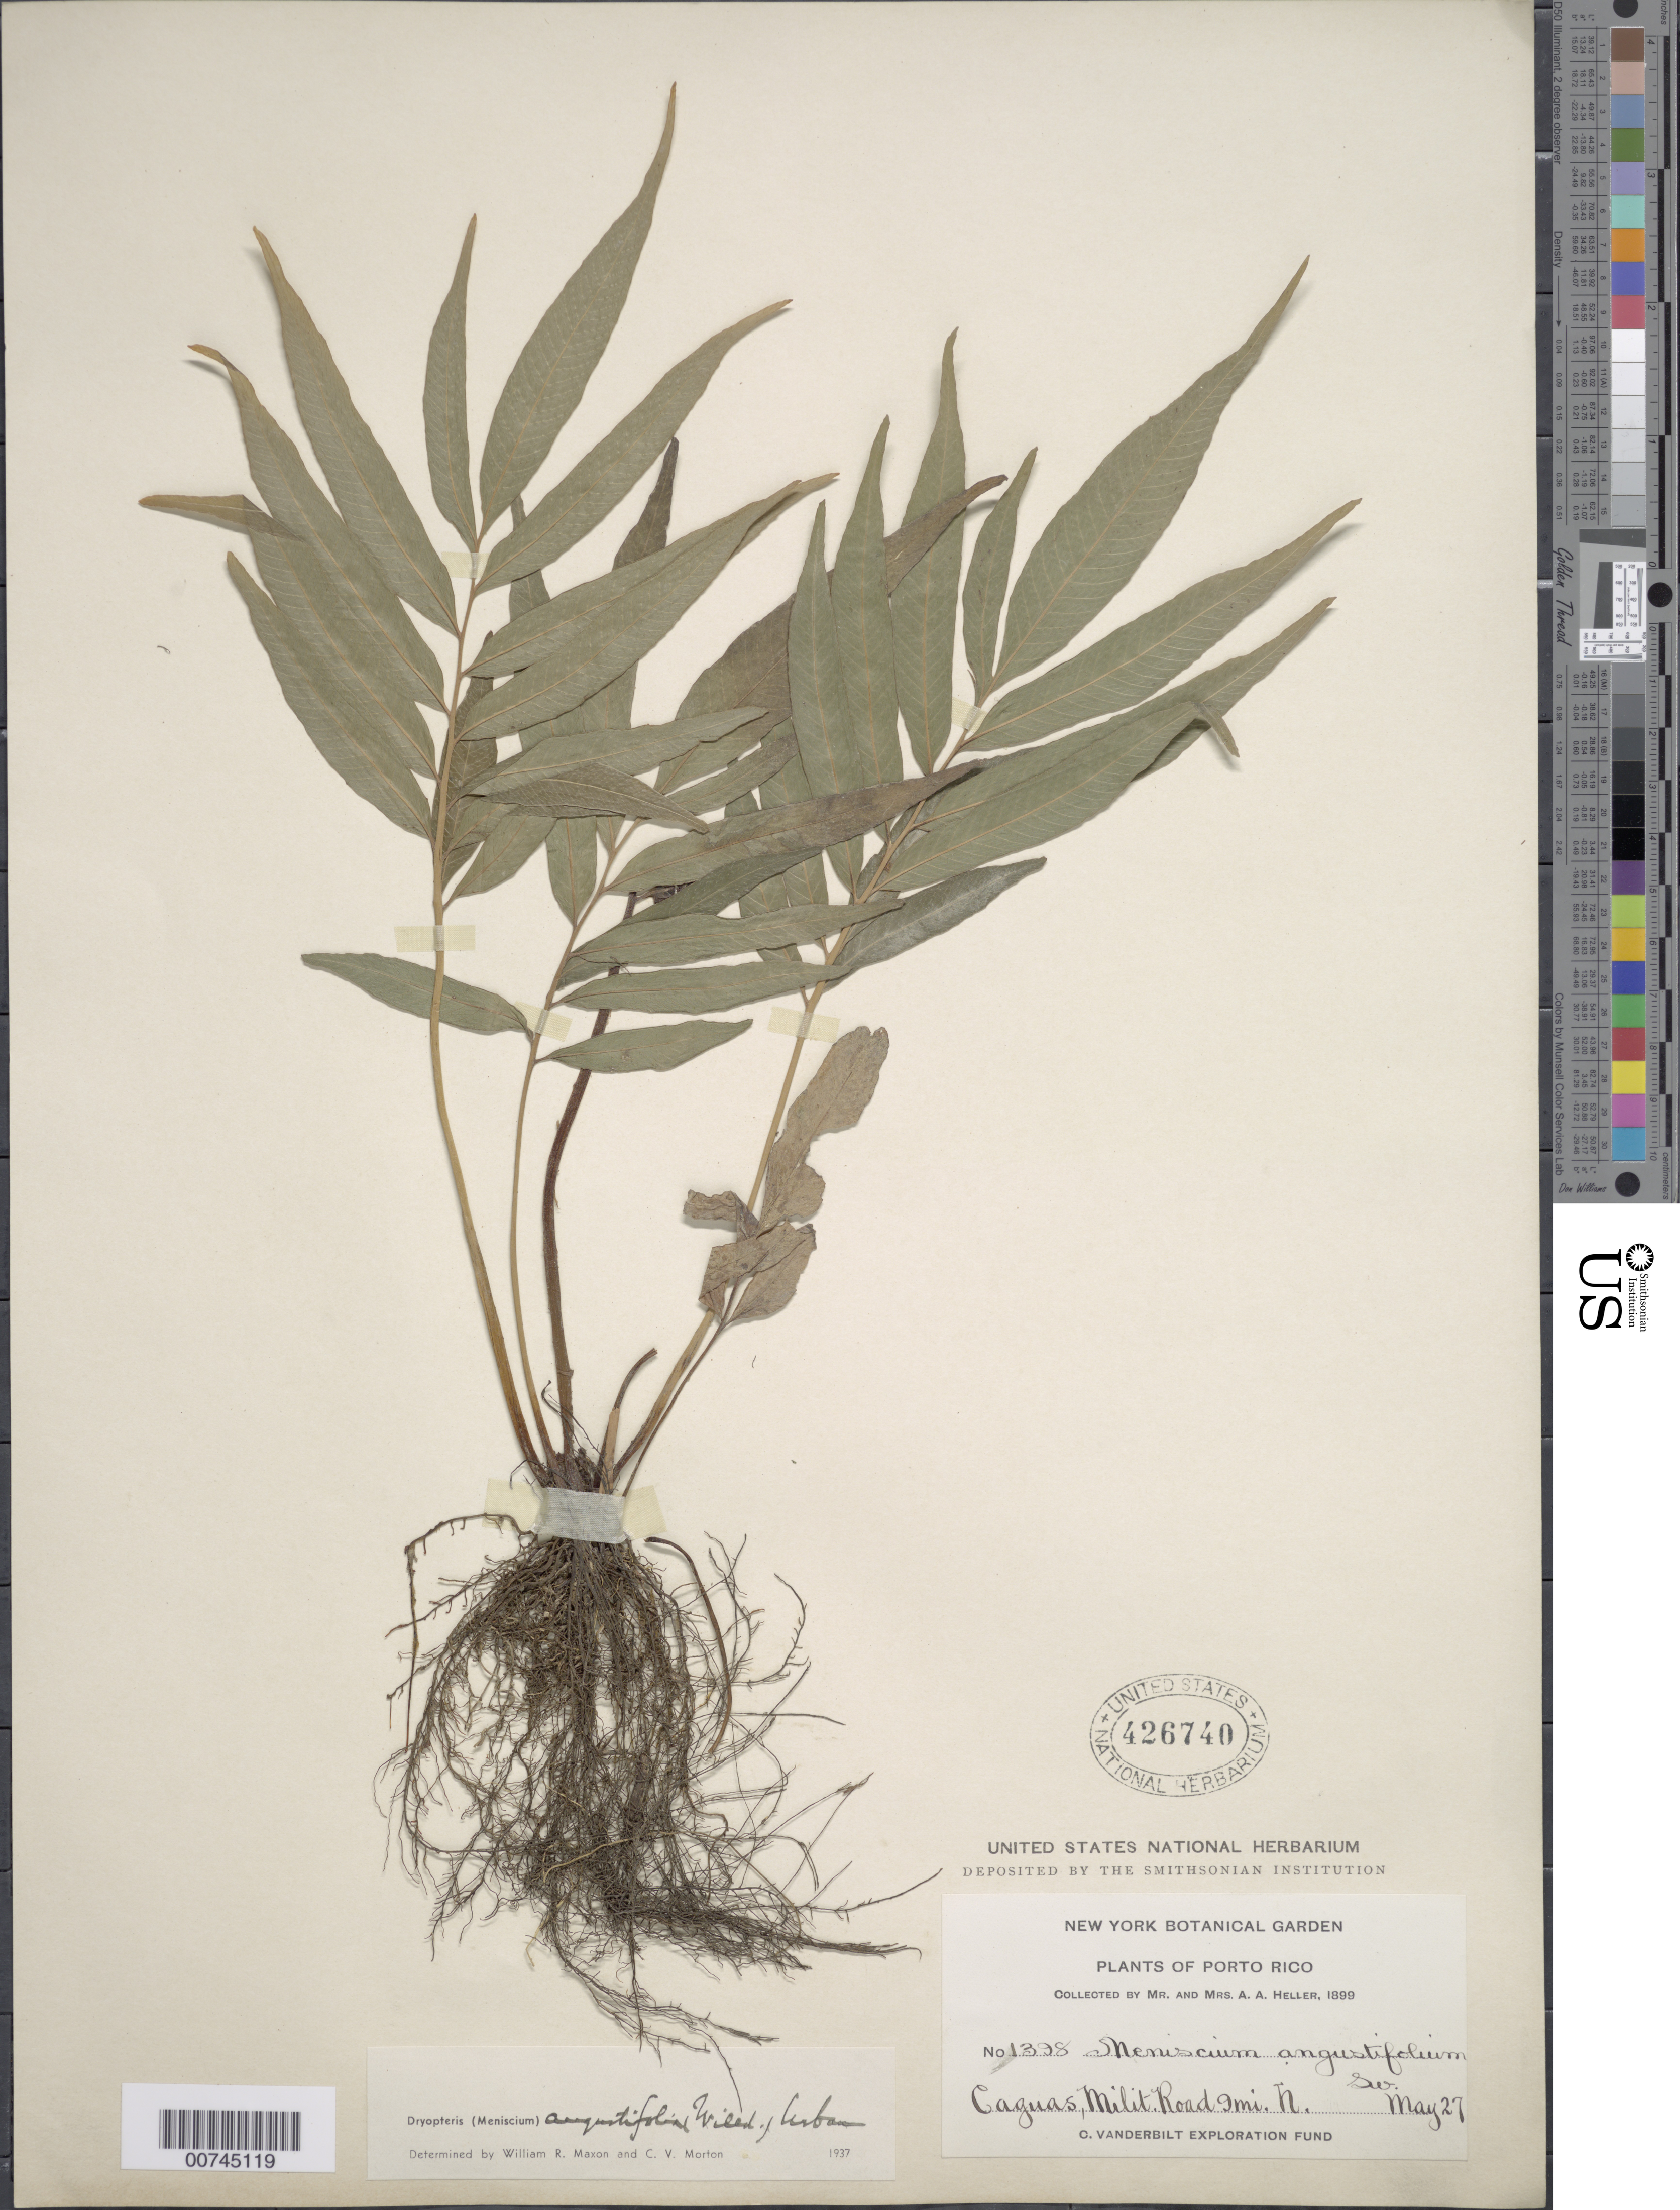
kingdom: Plantae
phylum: Tracheophyta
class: Polypodiopsida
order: Polypodiales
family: Thelypteridaceae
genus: Meniscium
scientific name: Meniscium angustifolium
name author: Willd.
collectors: A. A. Heller & E. G. Heller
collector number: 1398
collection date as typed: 27 May 1899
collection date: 1899-05-27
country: Puerto Rico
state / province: Caguas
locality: Caguas, Military road 9 mi. North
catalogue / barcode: US 426740